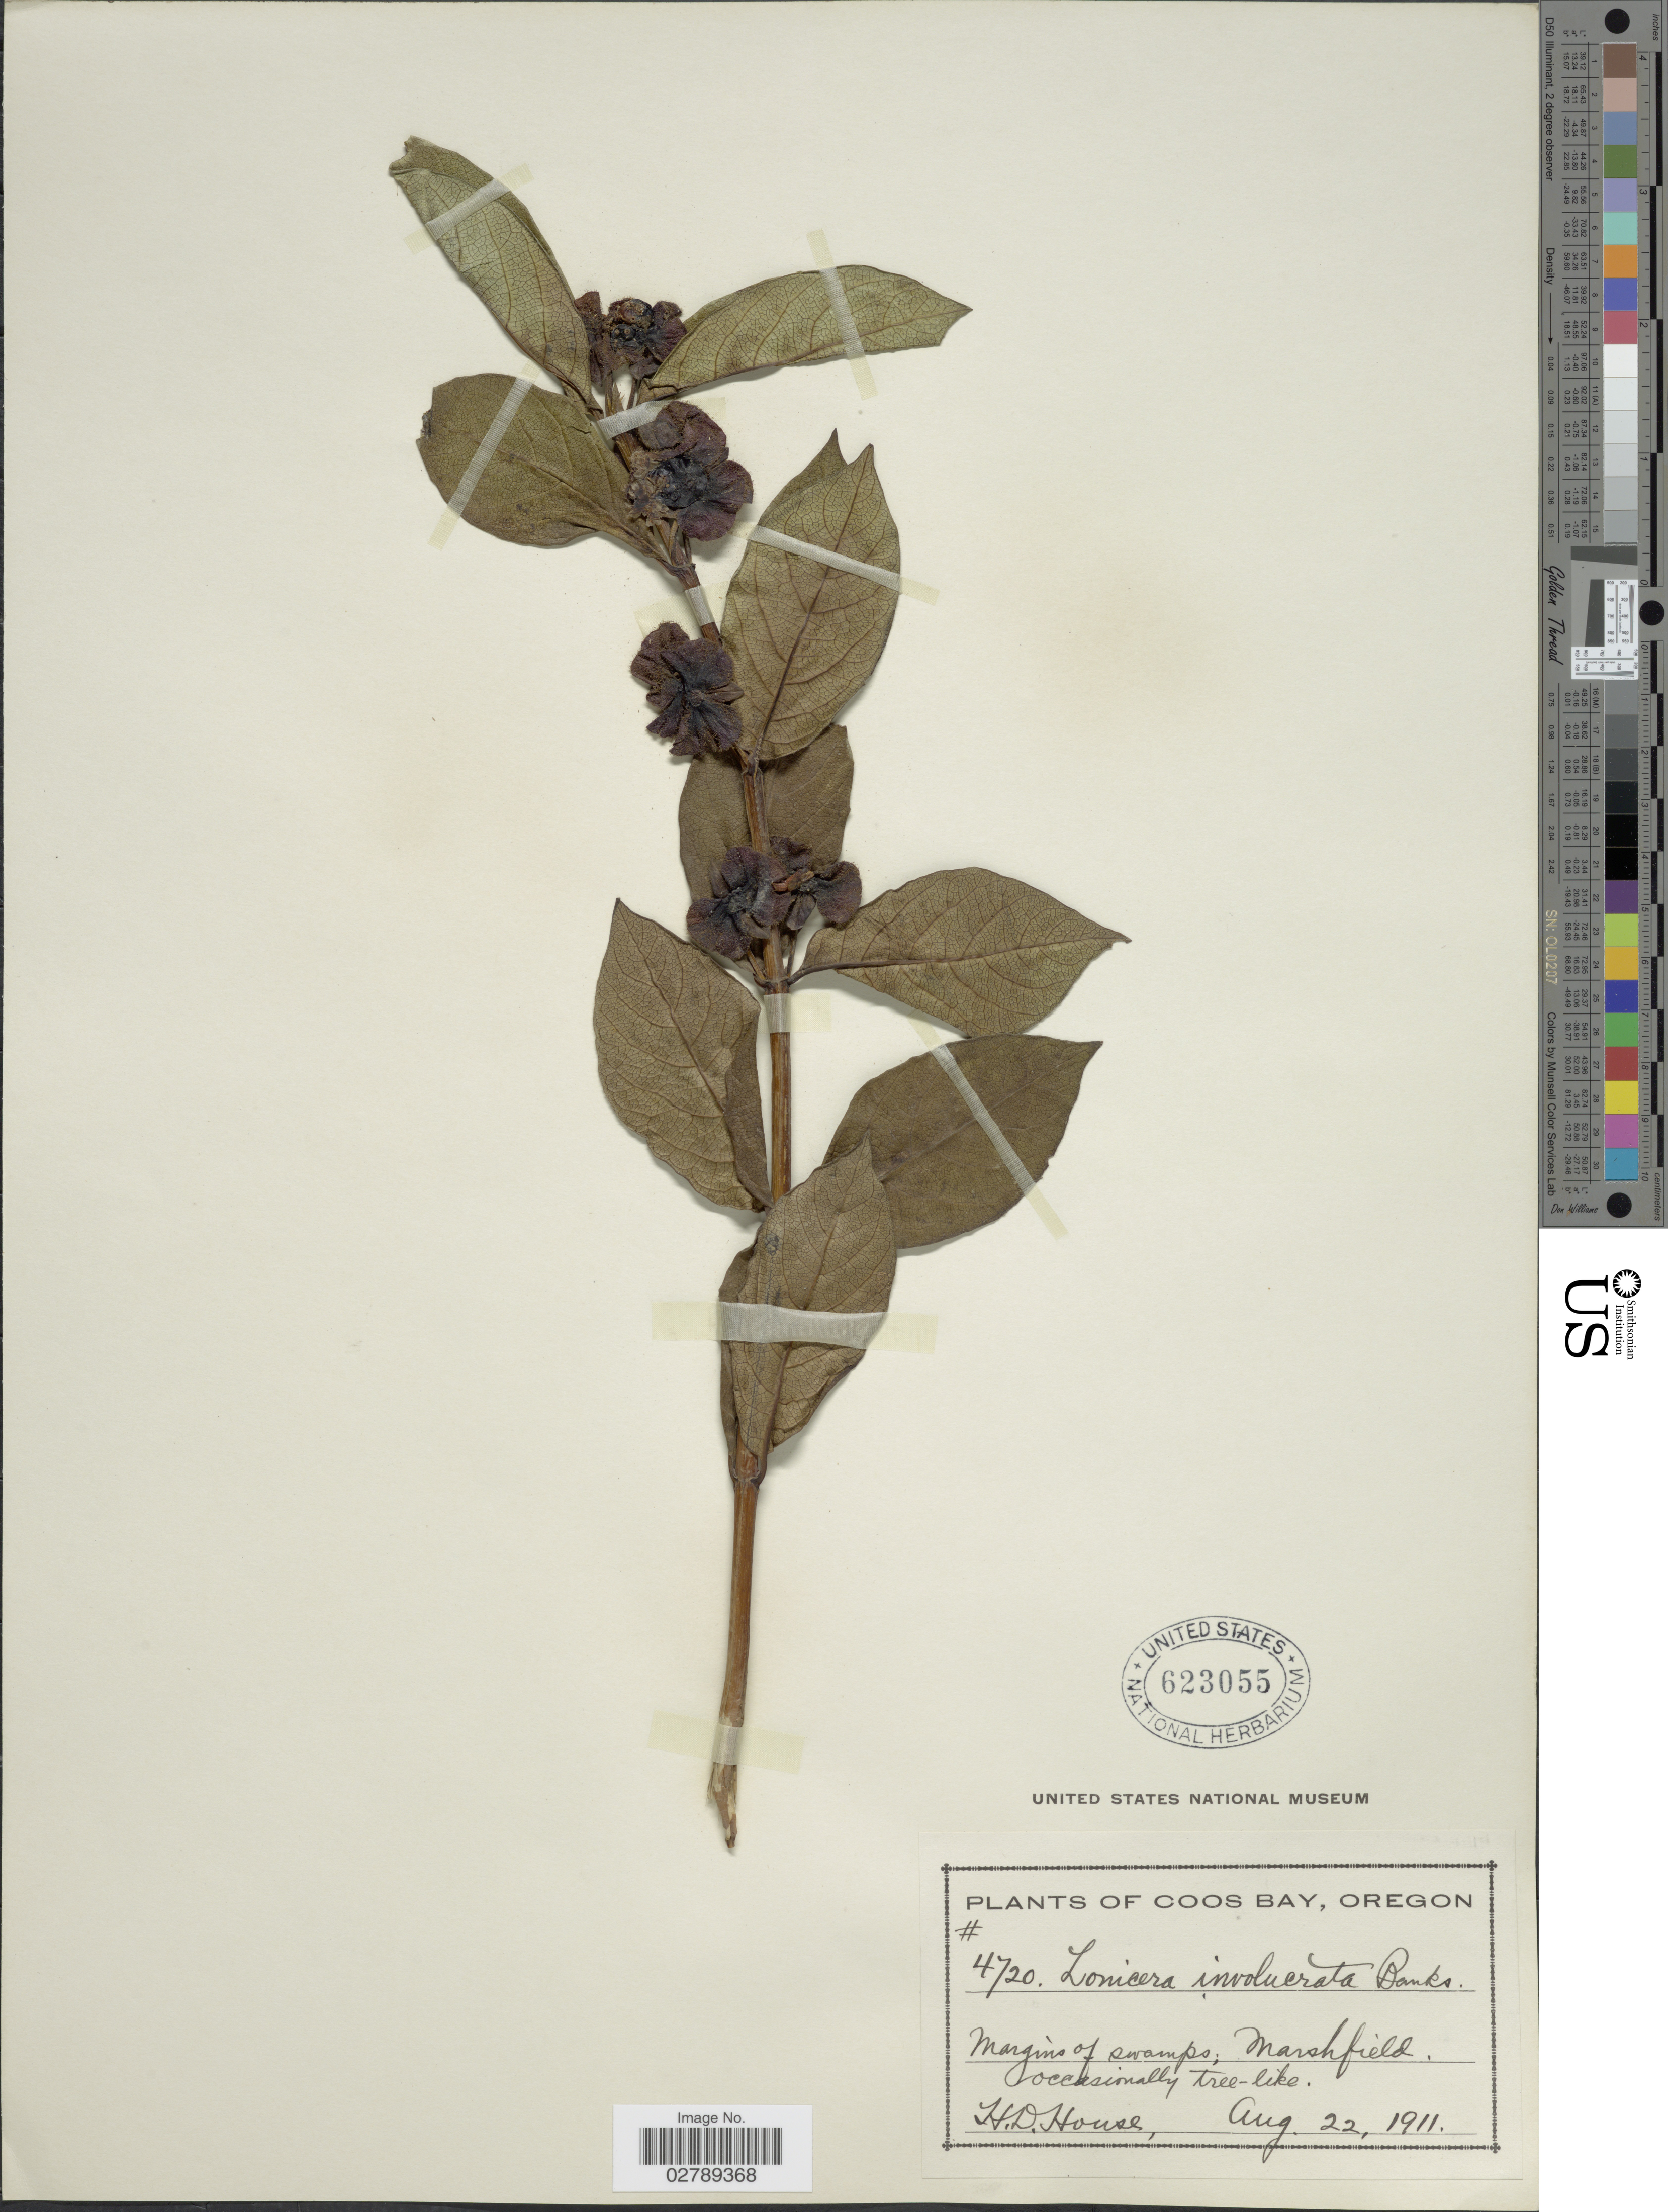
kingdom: Plantae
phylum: Tracheophyta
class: Magnoliopsida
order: Dipsacales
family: Caprifoliaceae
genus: Lonicera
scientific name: Lonicera involucrata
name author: (Richardson) Banks ex Spreng.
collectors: H. D. House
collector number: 4720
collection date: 1911-08-22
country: United States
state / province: Oregon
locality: Coos Bay. Margins of swamps; Marshfield.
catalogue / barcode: US 623055